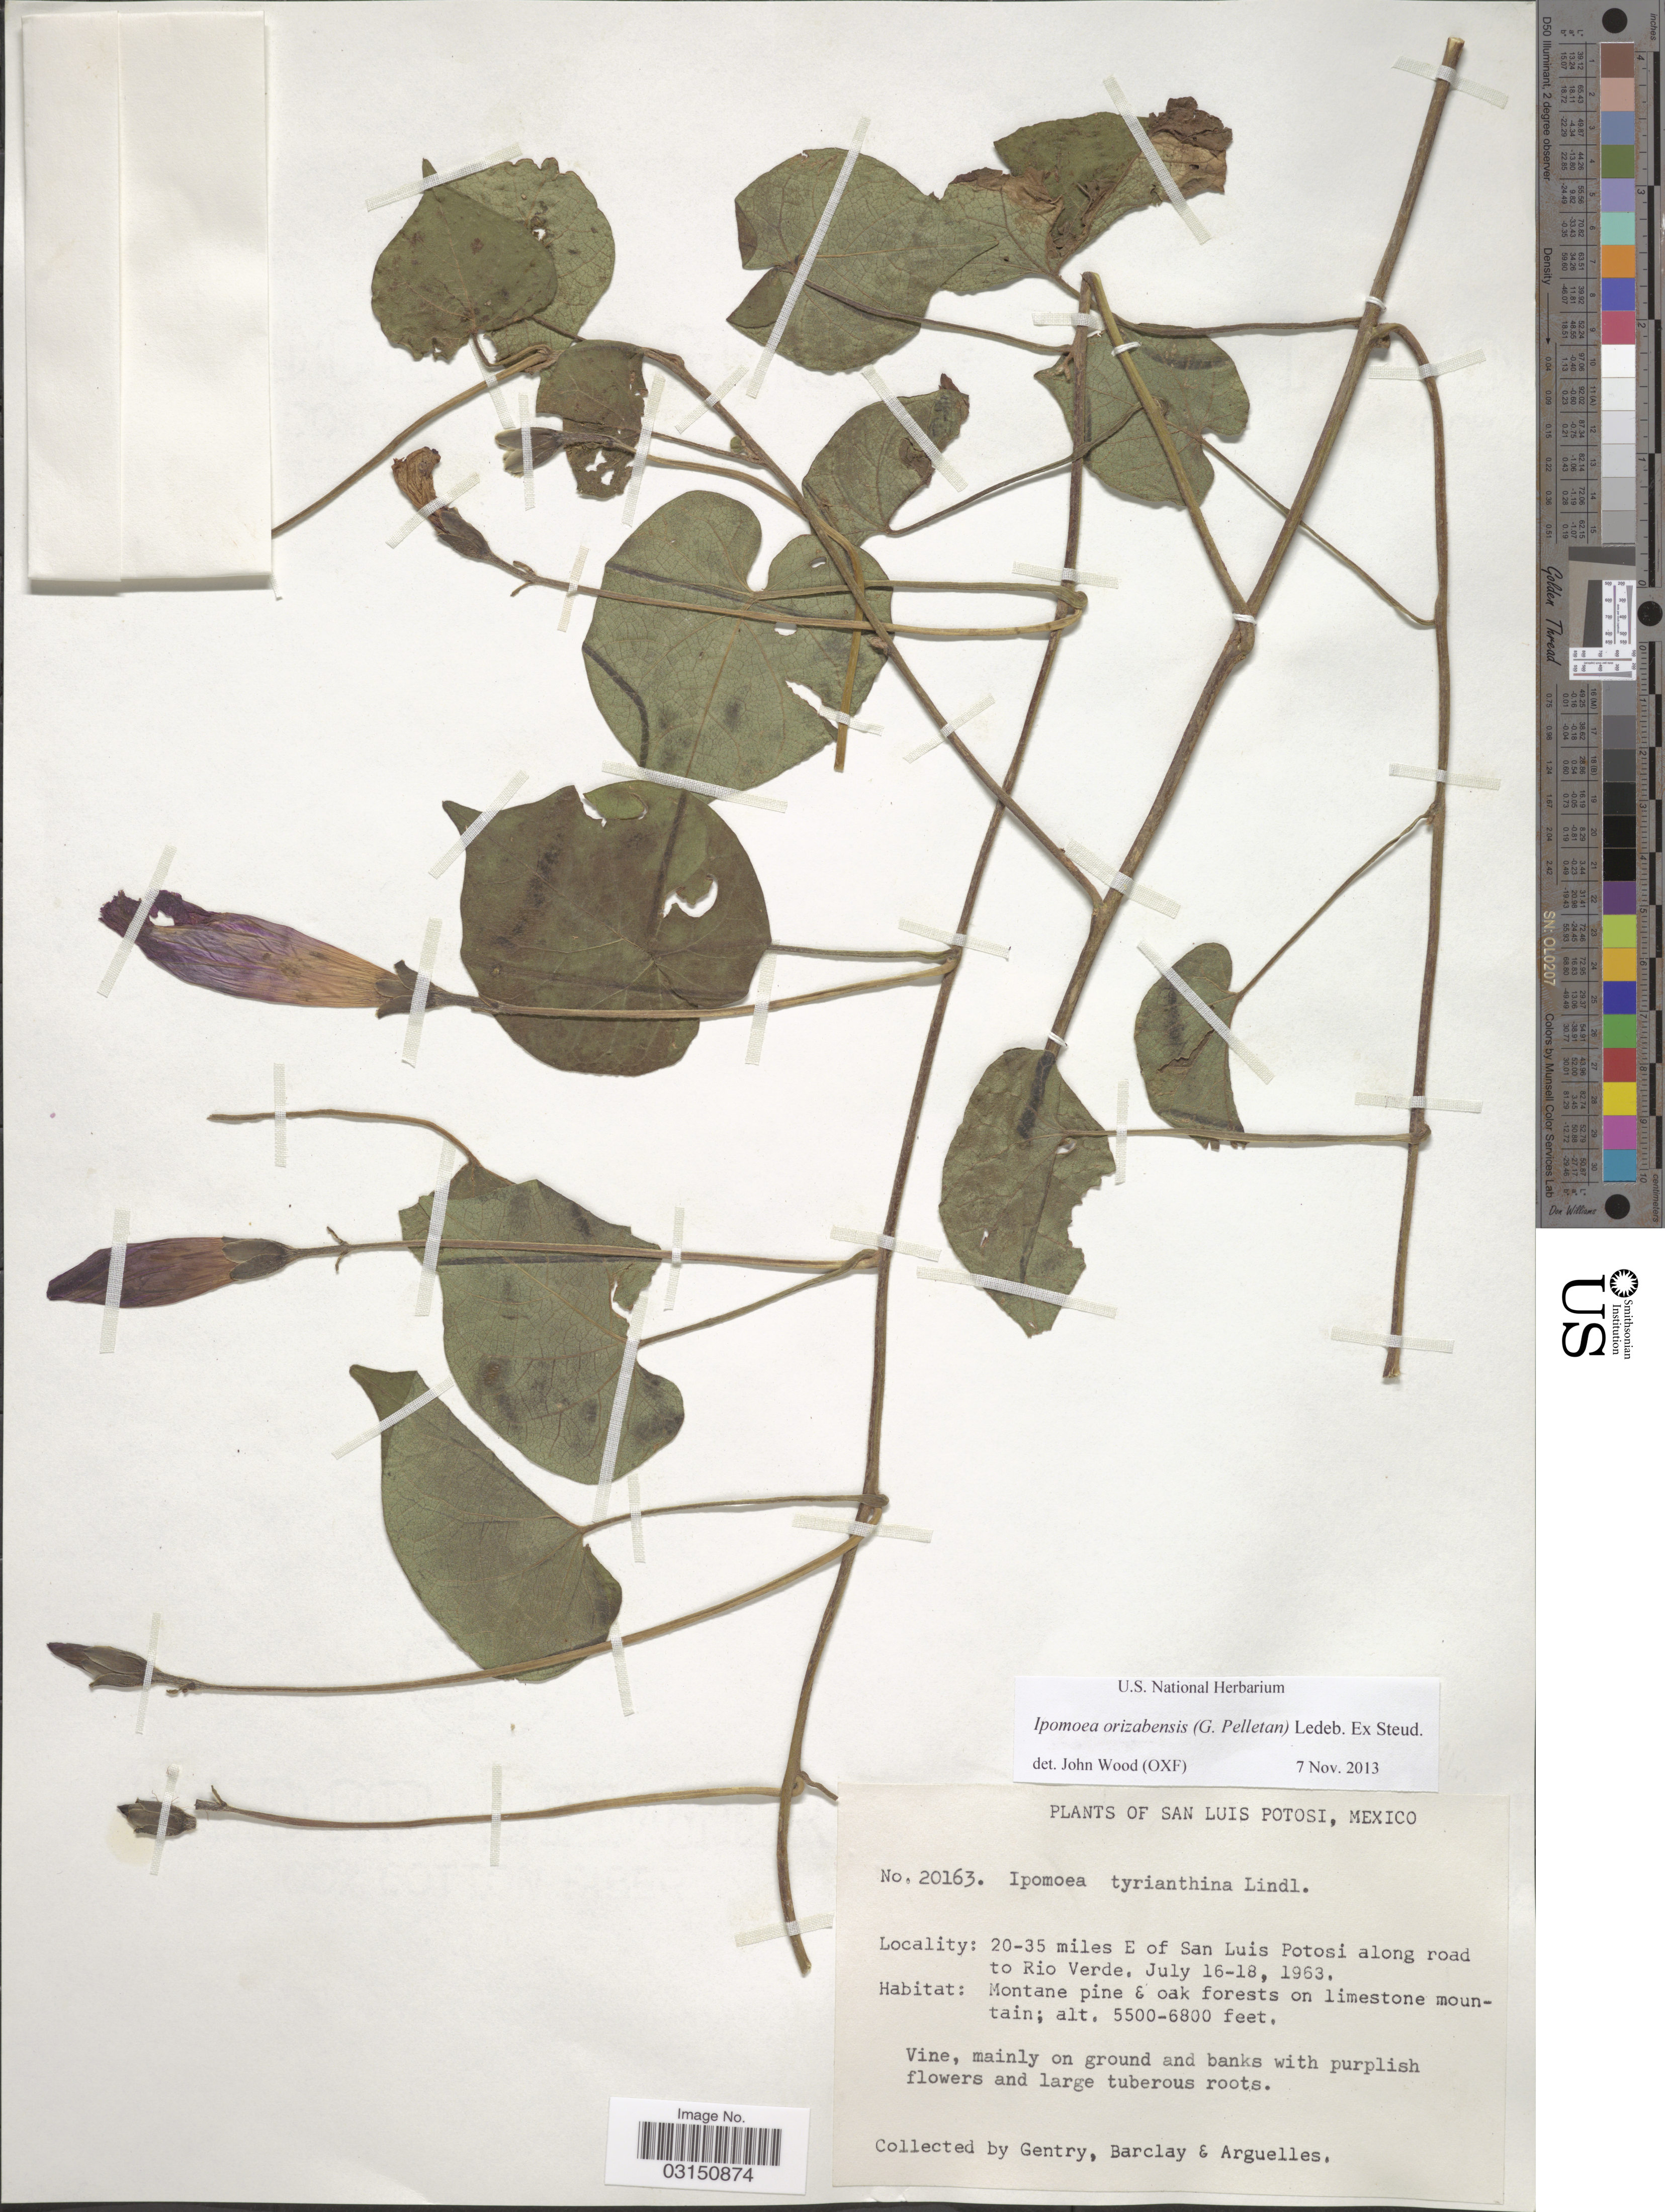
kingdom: Plantae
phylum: Tracheophyta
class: Magnoliopsida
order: Solanales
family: Convolvulaceae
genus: Ipomoea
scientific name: Ipomoea orizabensis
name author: (G. Pelletan) Ledeb. ex Steud.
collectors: Gentry, --, -- Barclay & Arguelles, --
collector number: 20163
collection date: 1963-07-16/1963-07-18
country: Mexico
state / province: San Luis Potosí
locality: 20-35 miles E of San Luis Potosi along road to Rio Verde.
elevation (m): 1676